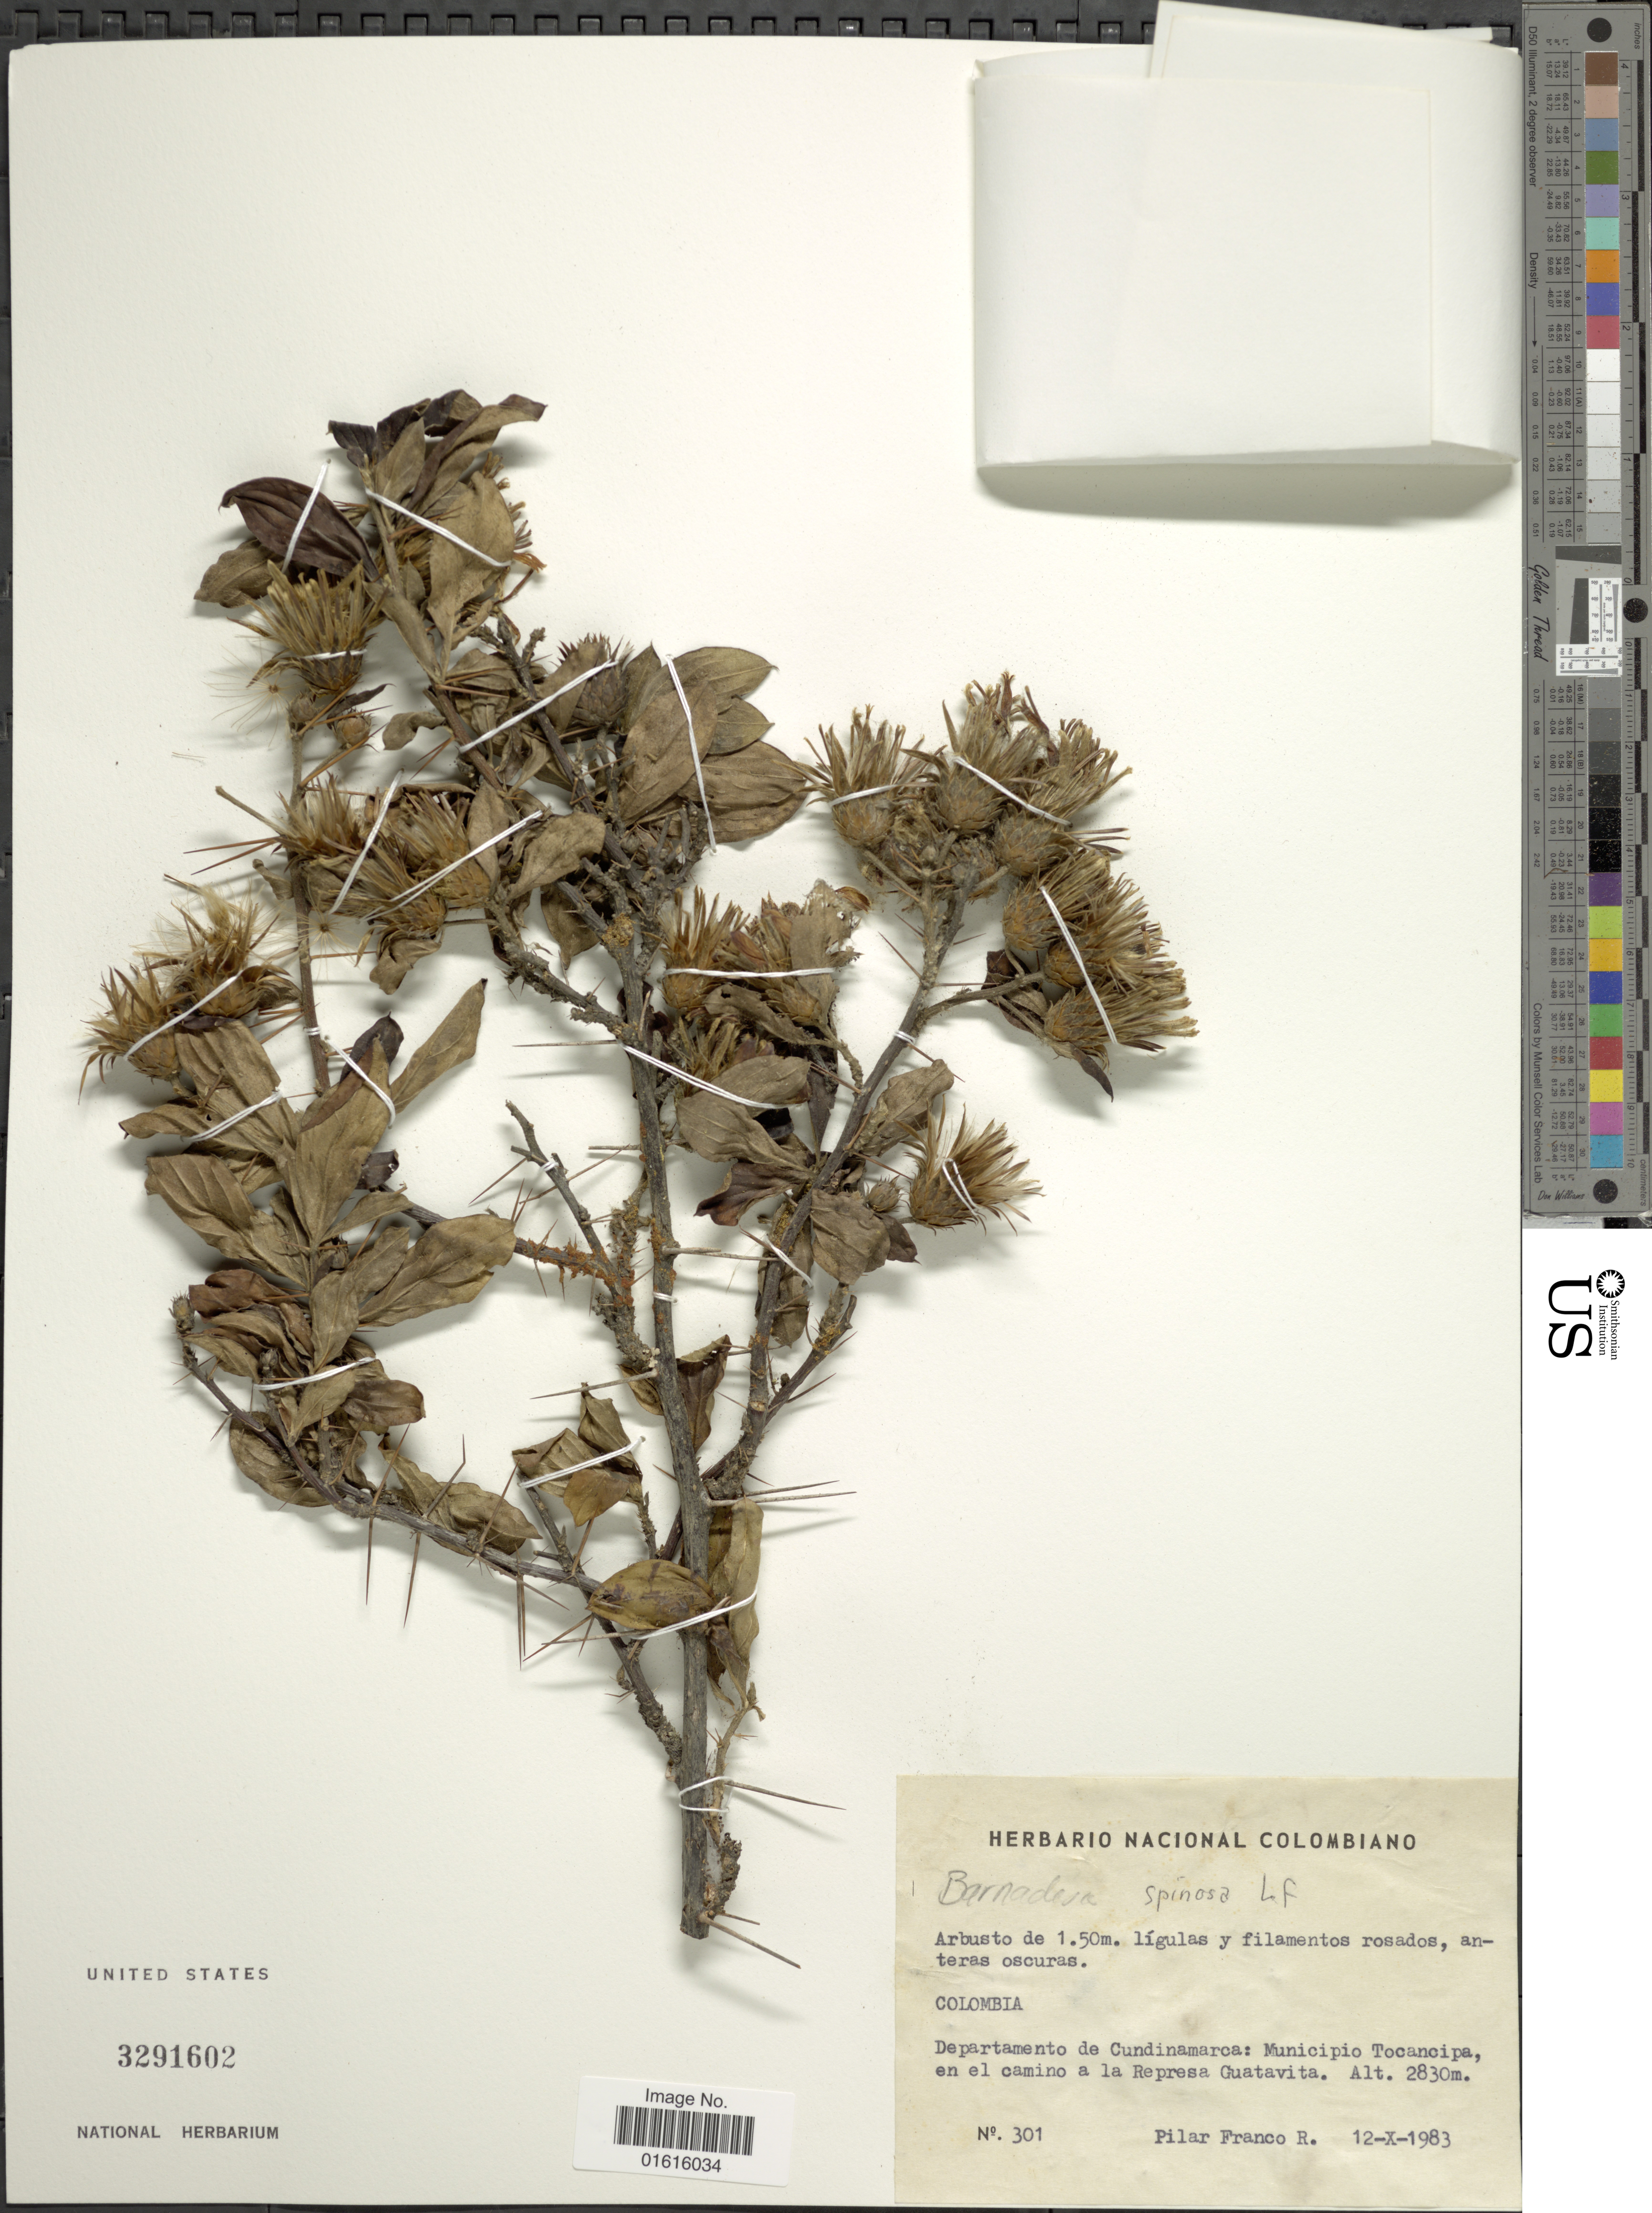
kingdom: Plantae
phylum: Tracheophyta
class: Magnoliopsida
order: Asterales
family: Asteraceae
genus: Barnadesia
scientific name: Barnadesia spinosa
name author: L. f.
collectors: P. Franco Roselli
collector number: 301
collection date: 1983-10-12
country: Colombia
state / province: Cundinamarca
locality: Muncipio Tocancipa en al camino a la Represa Cuatavita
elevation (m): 2830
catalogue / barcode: US 3291602